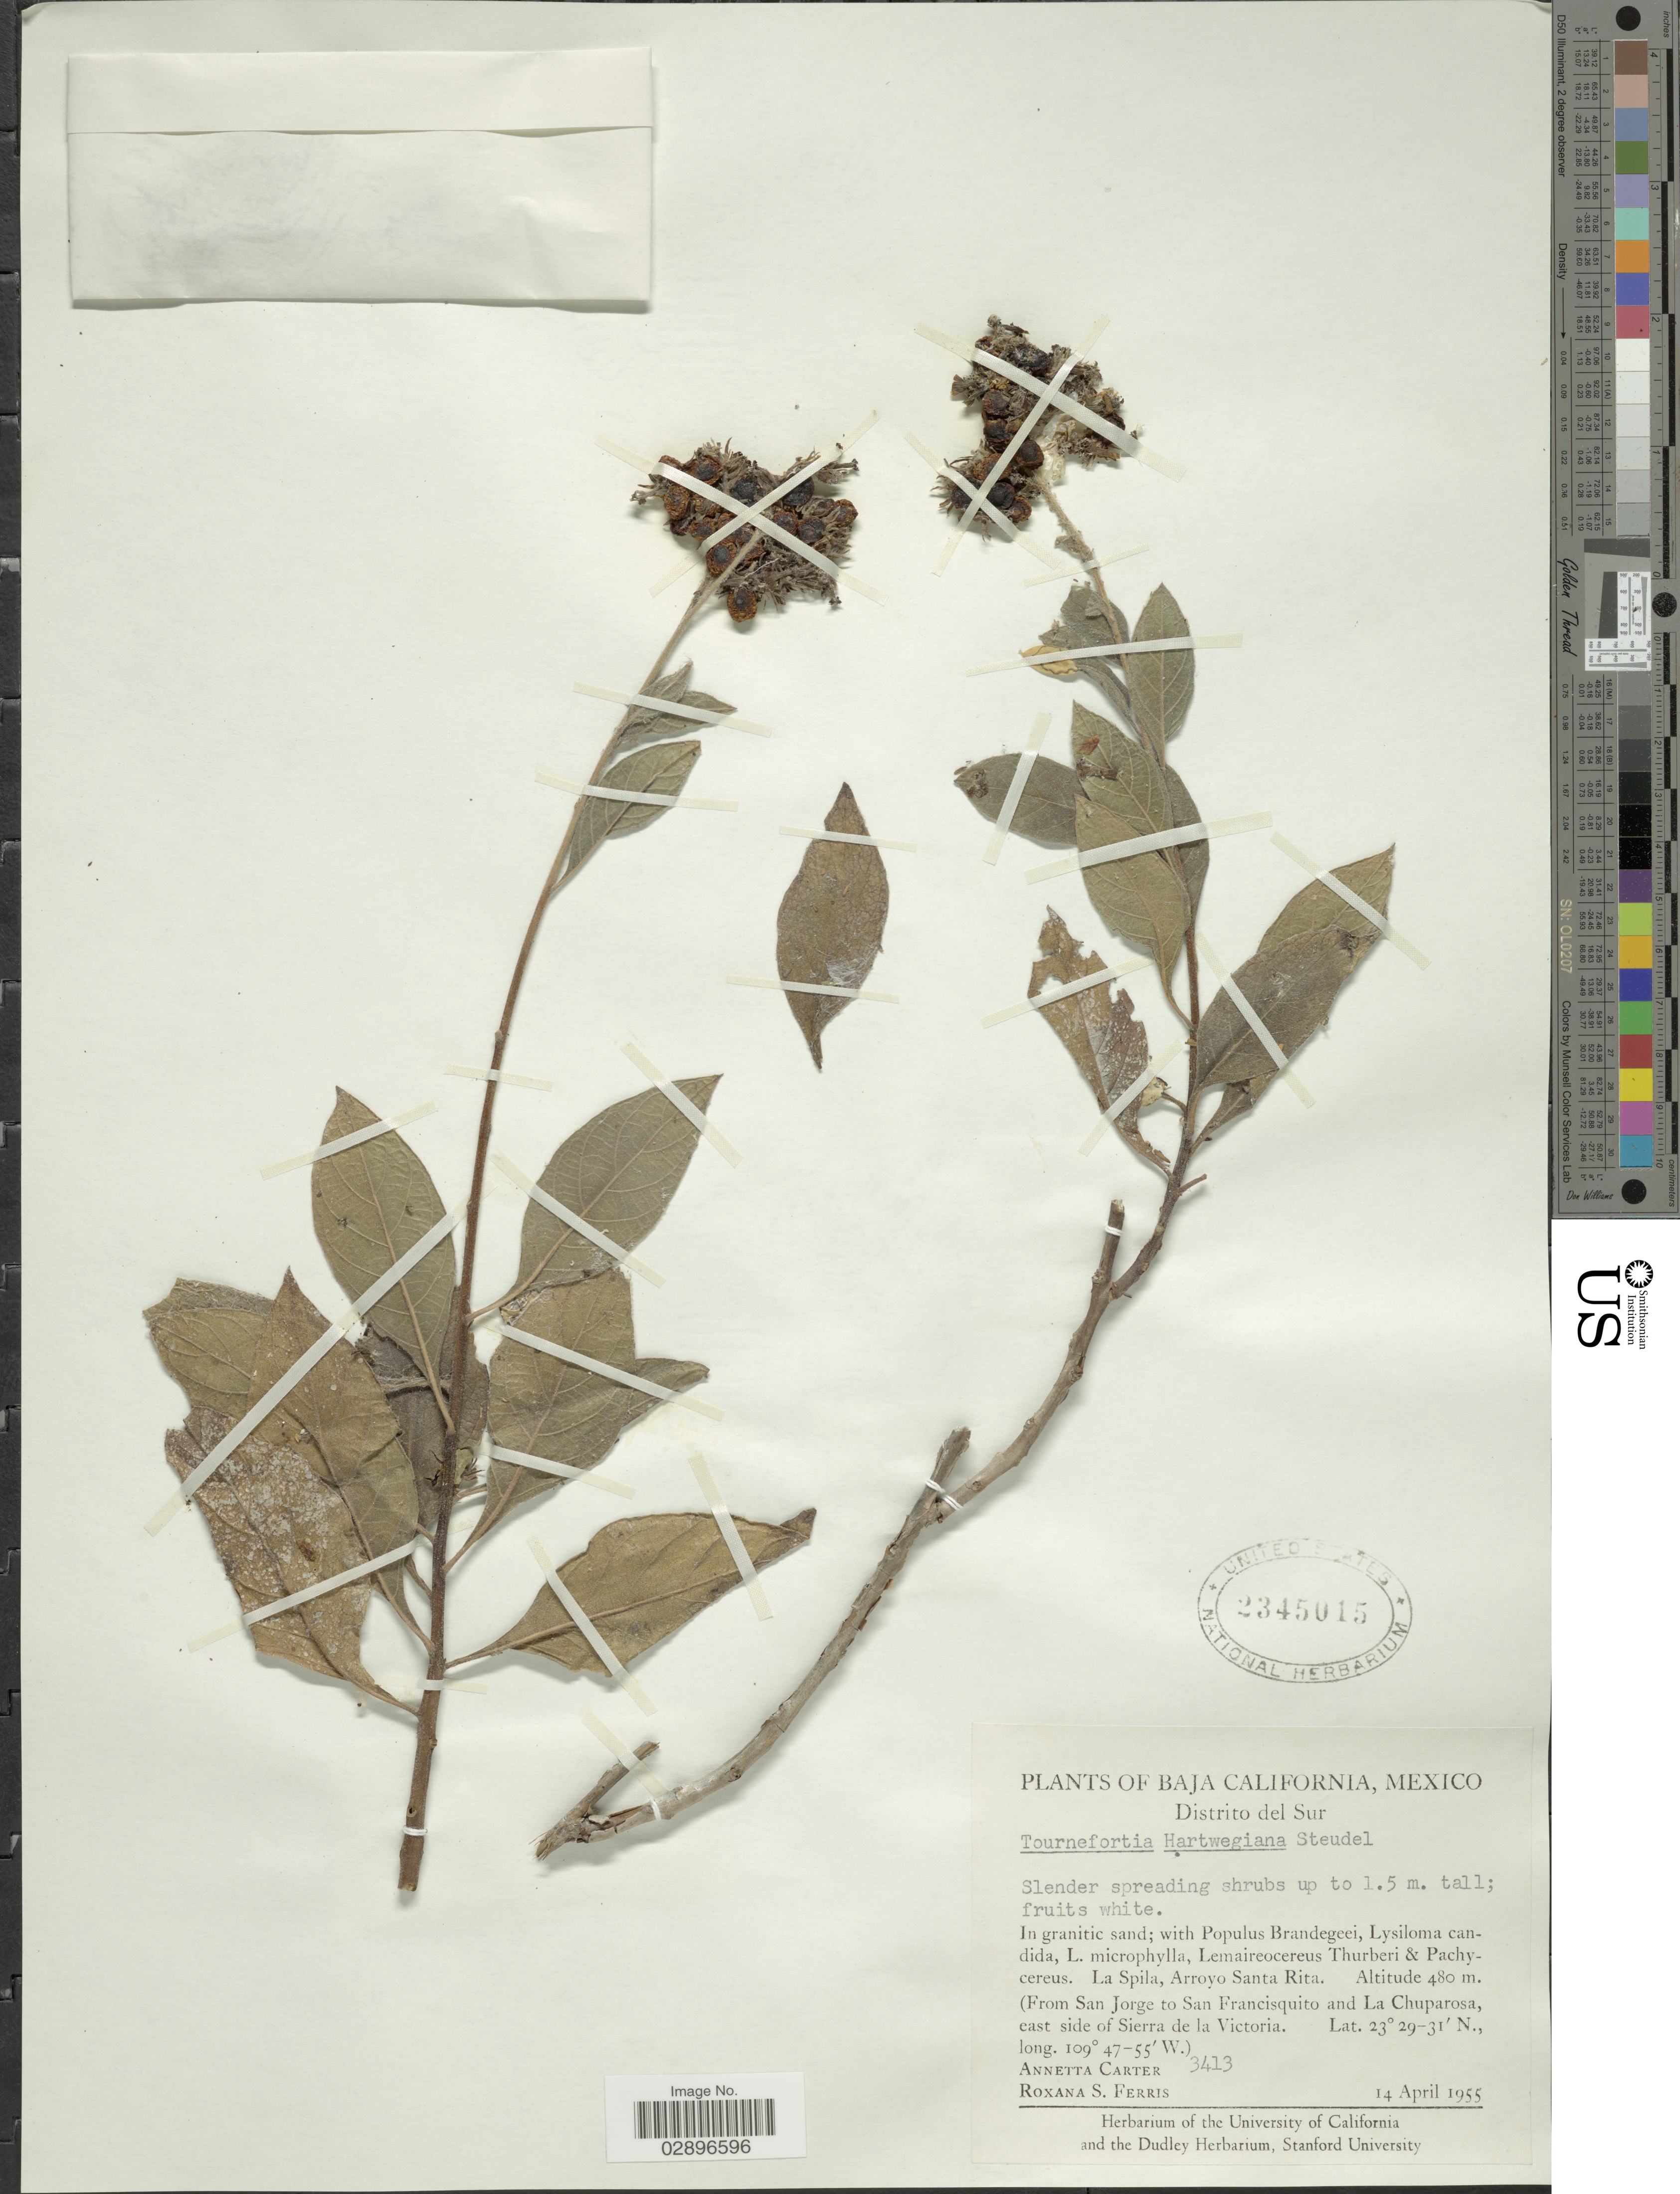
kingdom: Plantae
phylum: Tracheophyta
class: Magnoliopsida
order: Boraginales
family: Heliotropiaceae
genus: Tournefortia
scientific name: Tournefortia hartwegiana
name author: Steud.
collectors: A. Carter & R. S. Ferris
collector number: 3413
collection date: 1955-04-14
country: Mexico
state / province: Baja California Sur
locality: Distrito del Sur. La Spila, Arroyo Santa Rita. (From San Jorge to San Francisquito and La Chuparosa, east side of Sierra de la Victoria.)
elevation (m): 480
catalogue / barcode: US 2345015